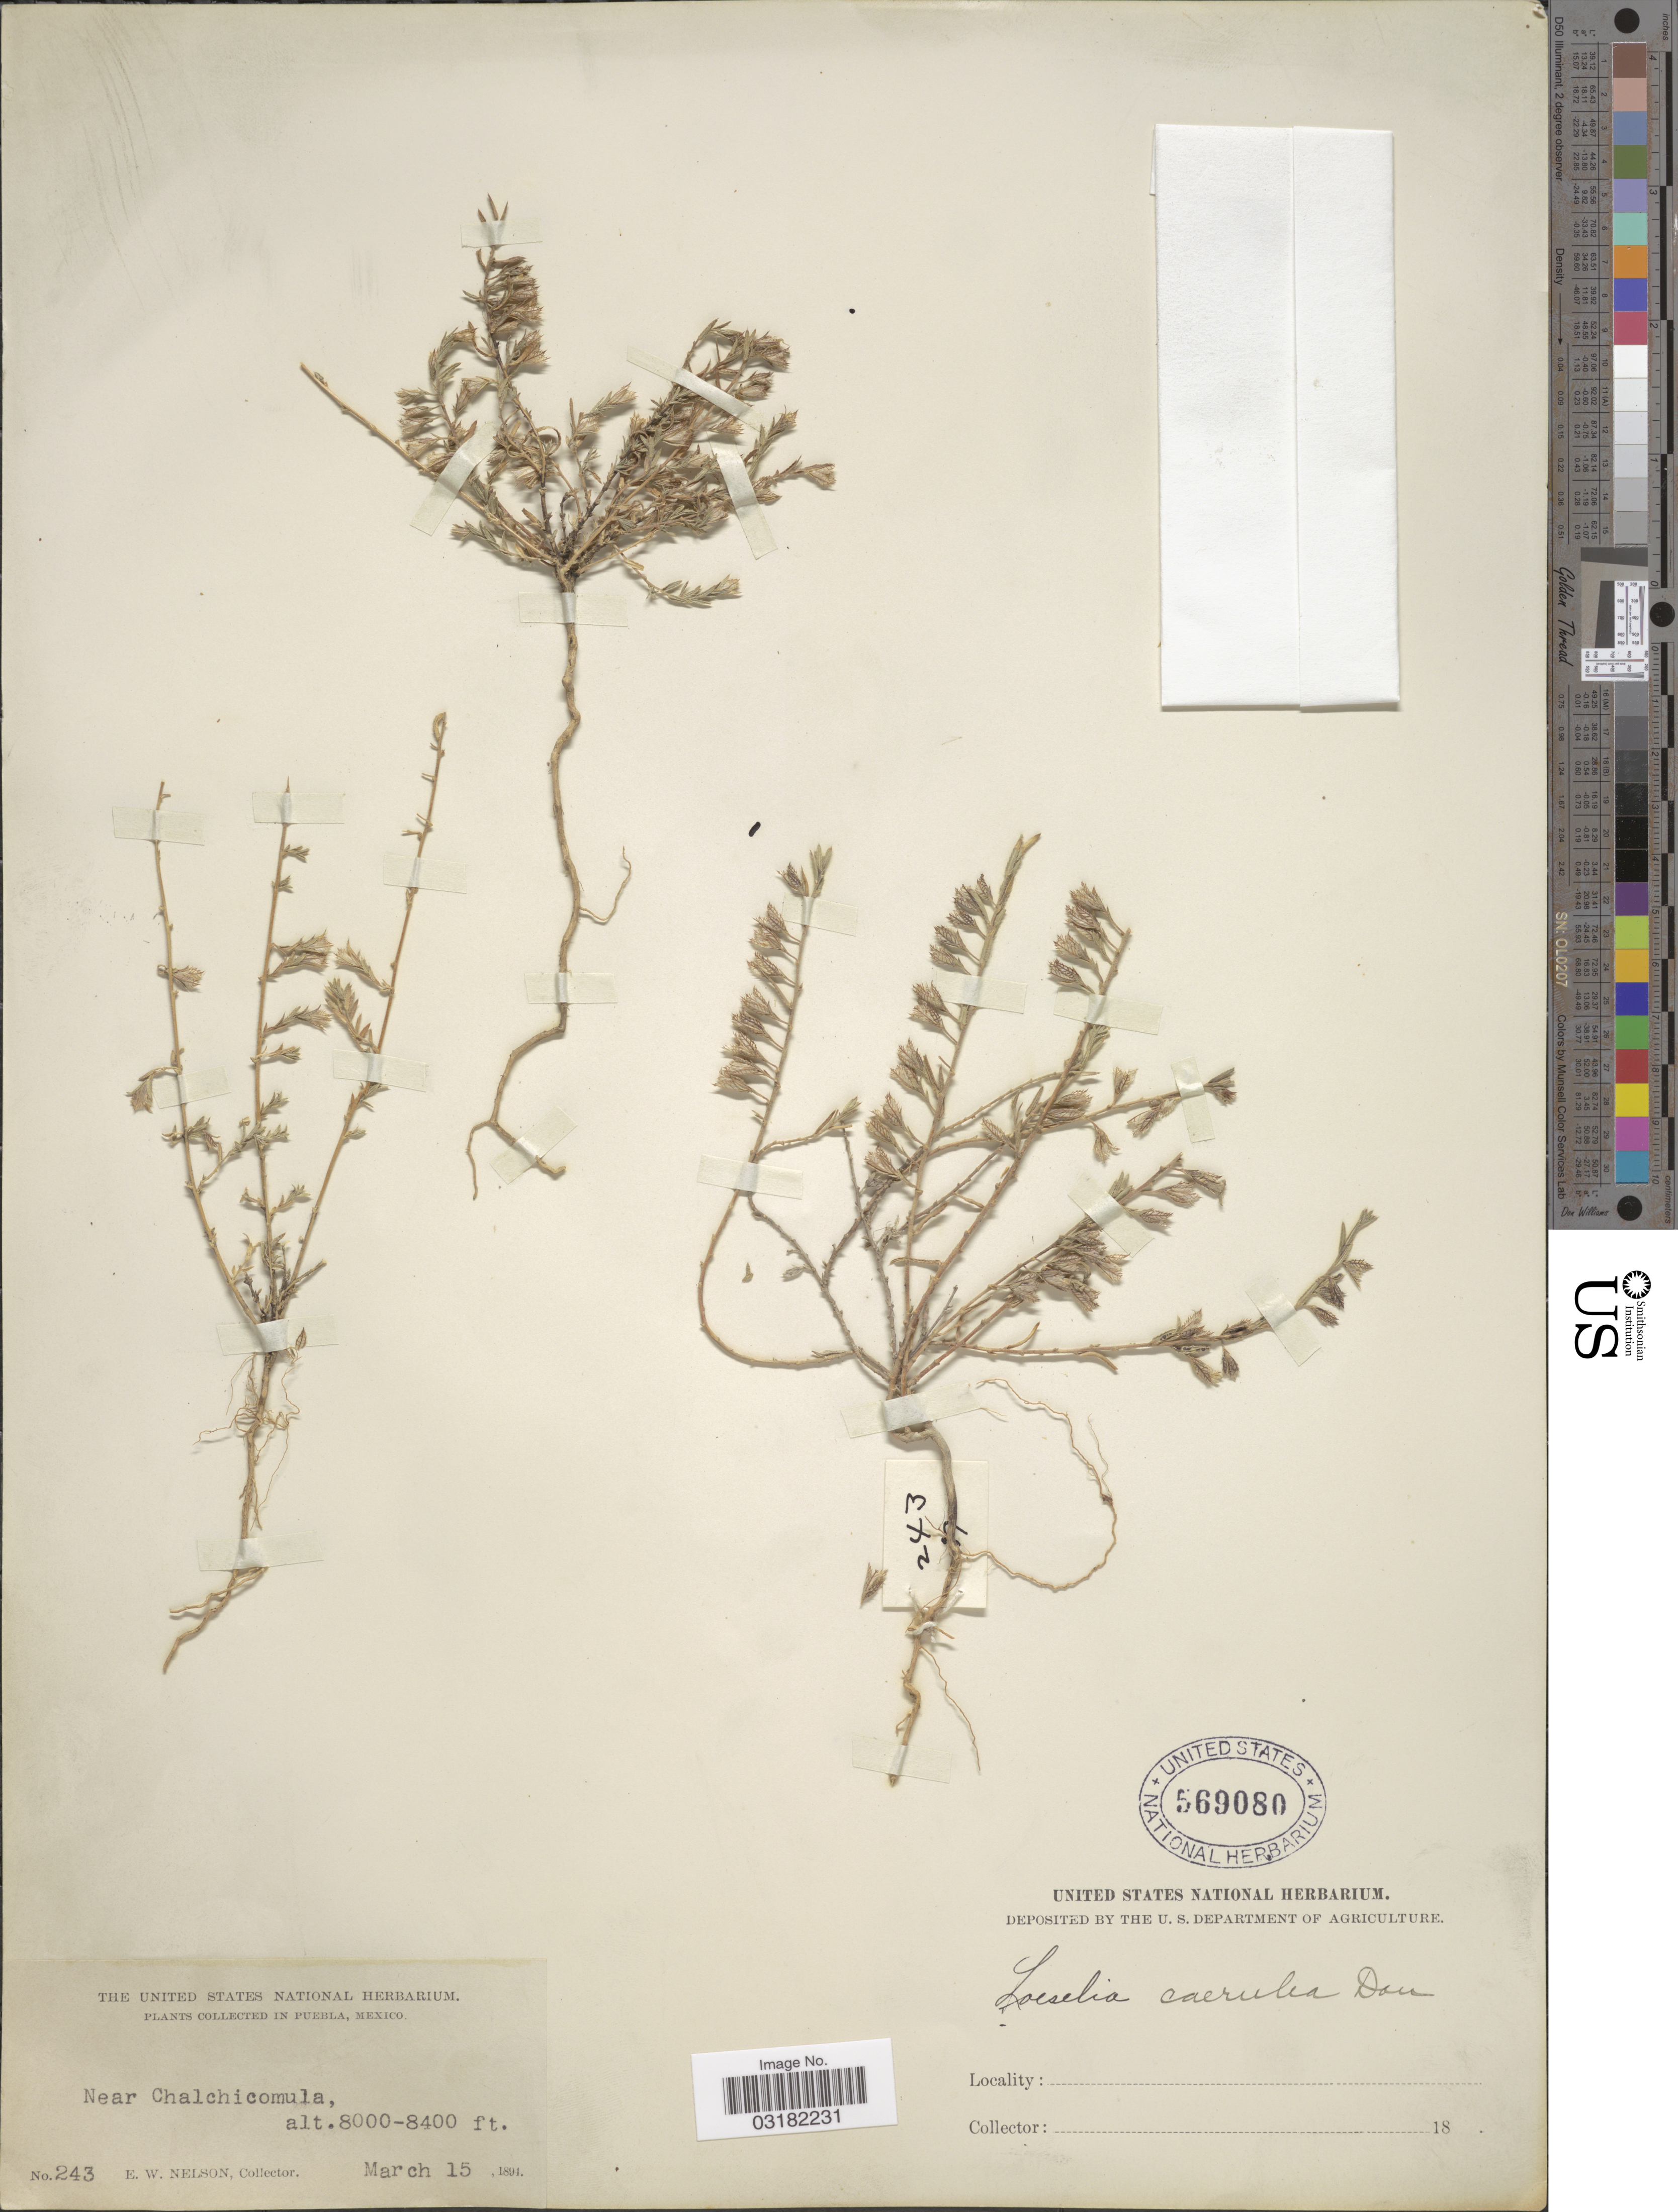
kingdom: Plantae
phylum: Tracheophyta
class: Magnoliopsida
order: Ericales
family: Polemoniaceae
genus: Loeselia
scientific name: Loeselia caerulea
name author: (Cav.) G. Don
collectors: E. W. Nelson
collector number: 243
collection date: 1894-03-15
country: Mexico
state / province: Puebla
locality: Near Chalchicomula.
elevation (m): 2438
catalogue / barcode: US 569080